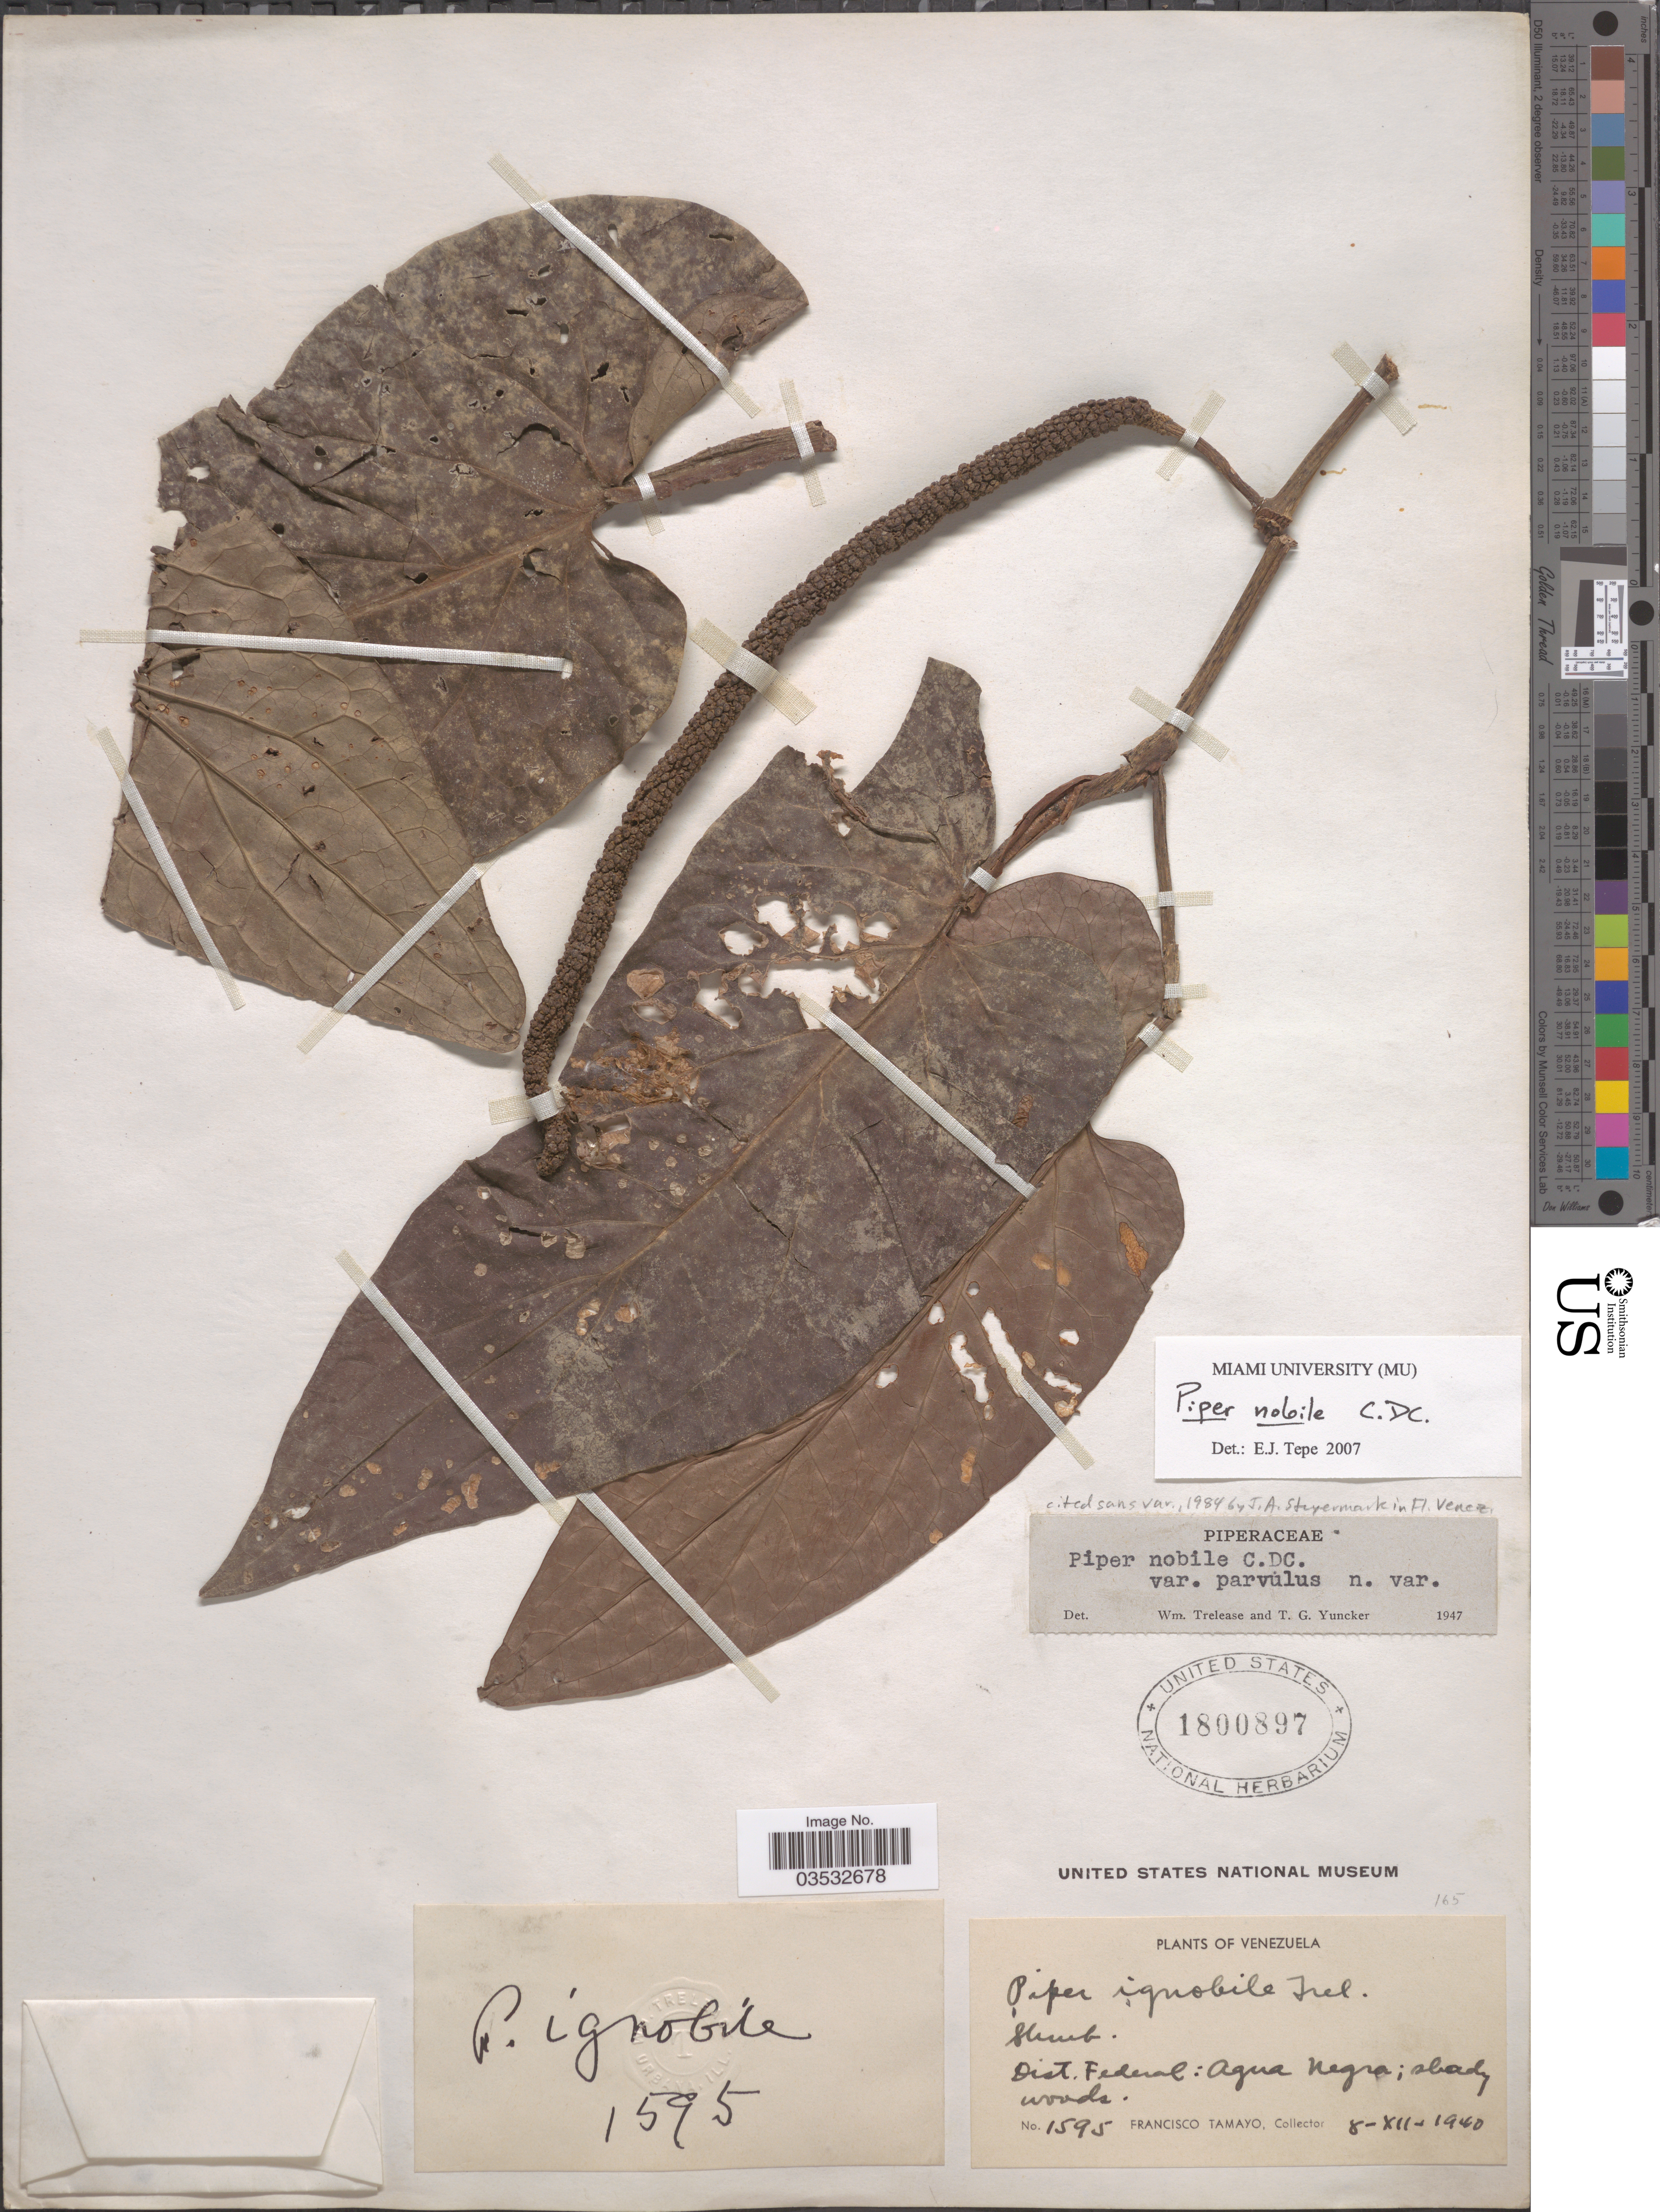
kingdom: Plantae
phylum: Tracheophyta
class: Magnoliopsida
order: Piperales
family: Piperaceae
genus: Piper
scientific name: Piper nobile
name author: C. DC.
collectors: F. Tamayo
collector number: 1595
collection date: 1940-12-08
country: Venezuela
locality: Dist. Federal: Agua Negra.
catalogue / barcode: US 1800897